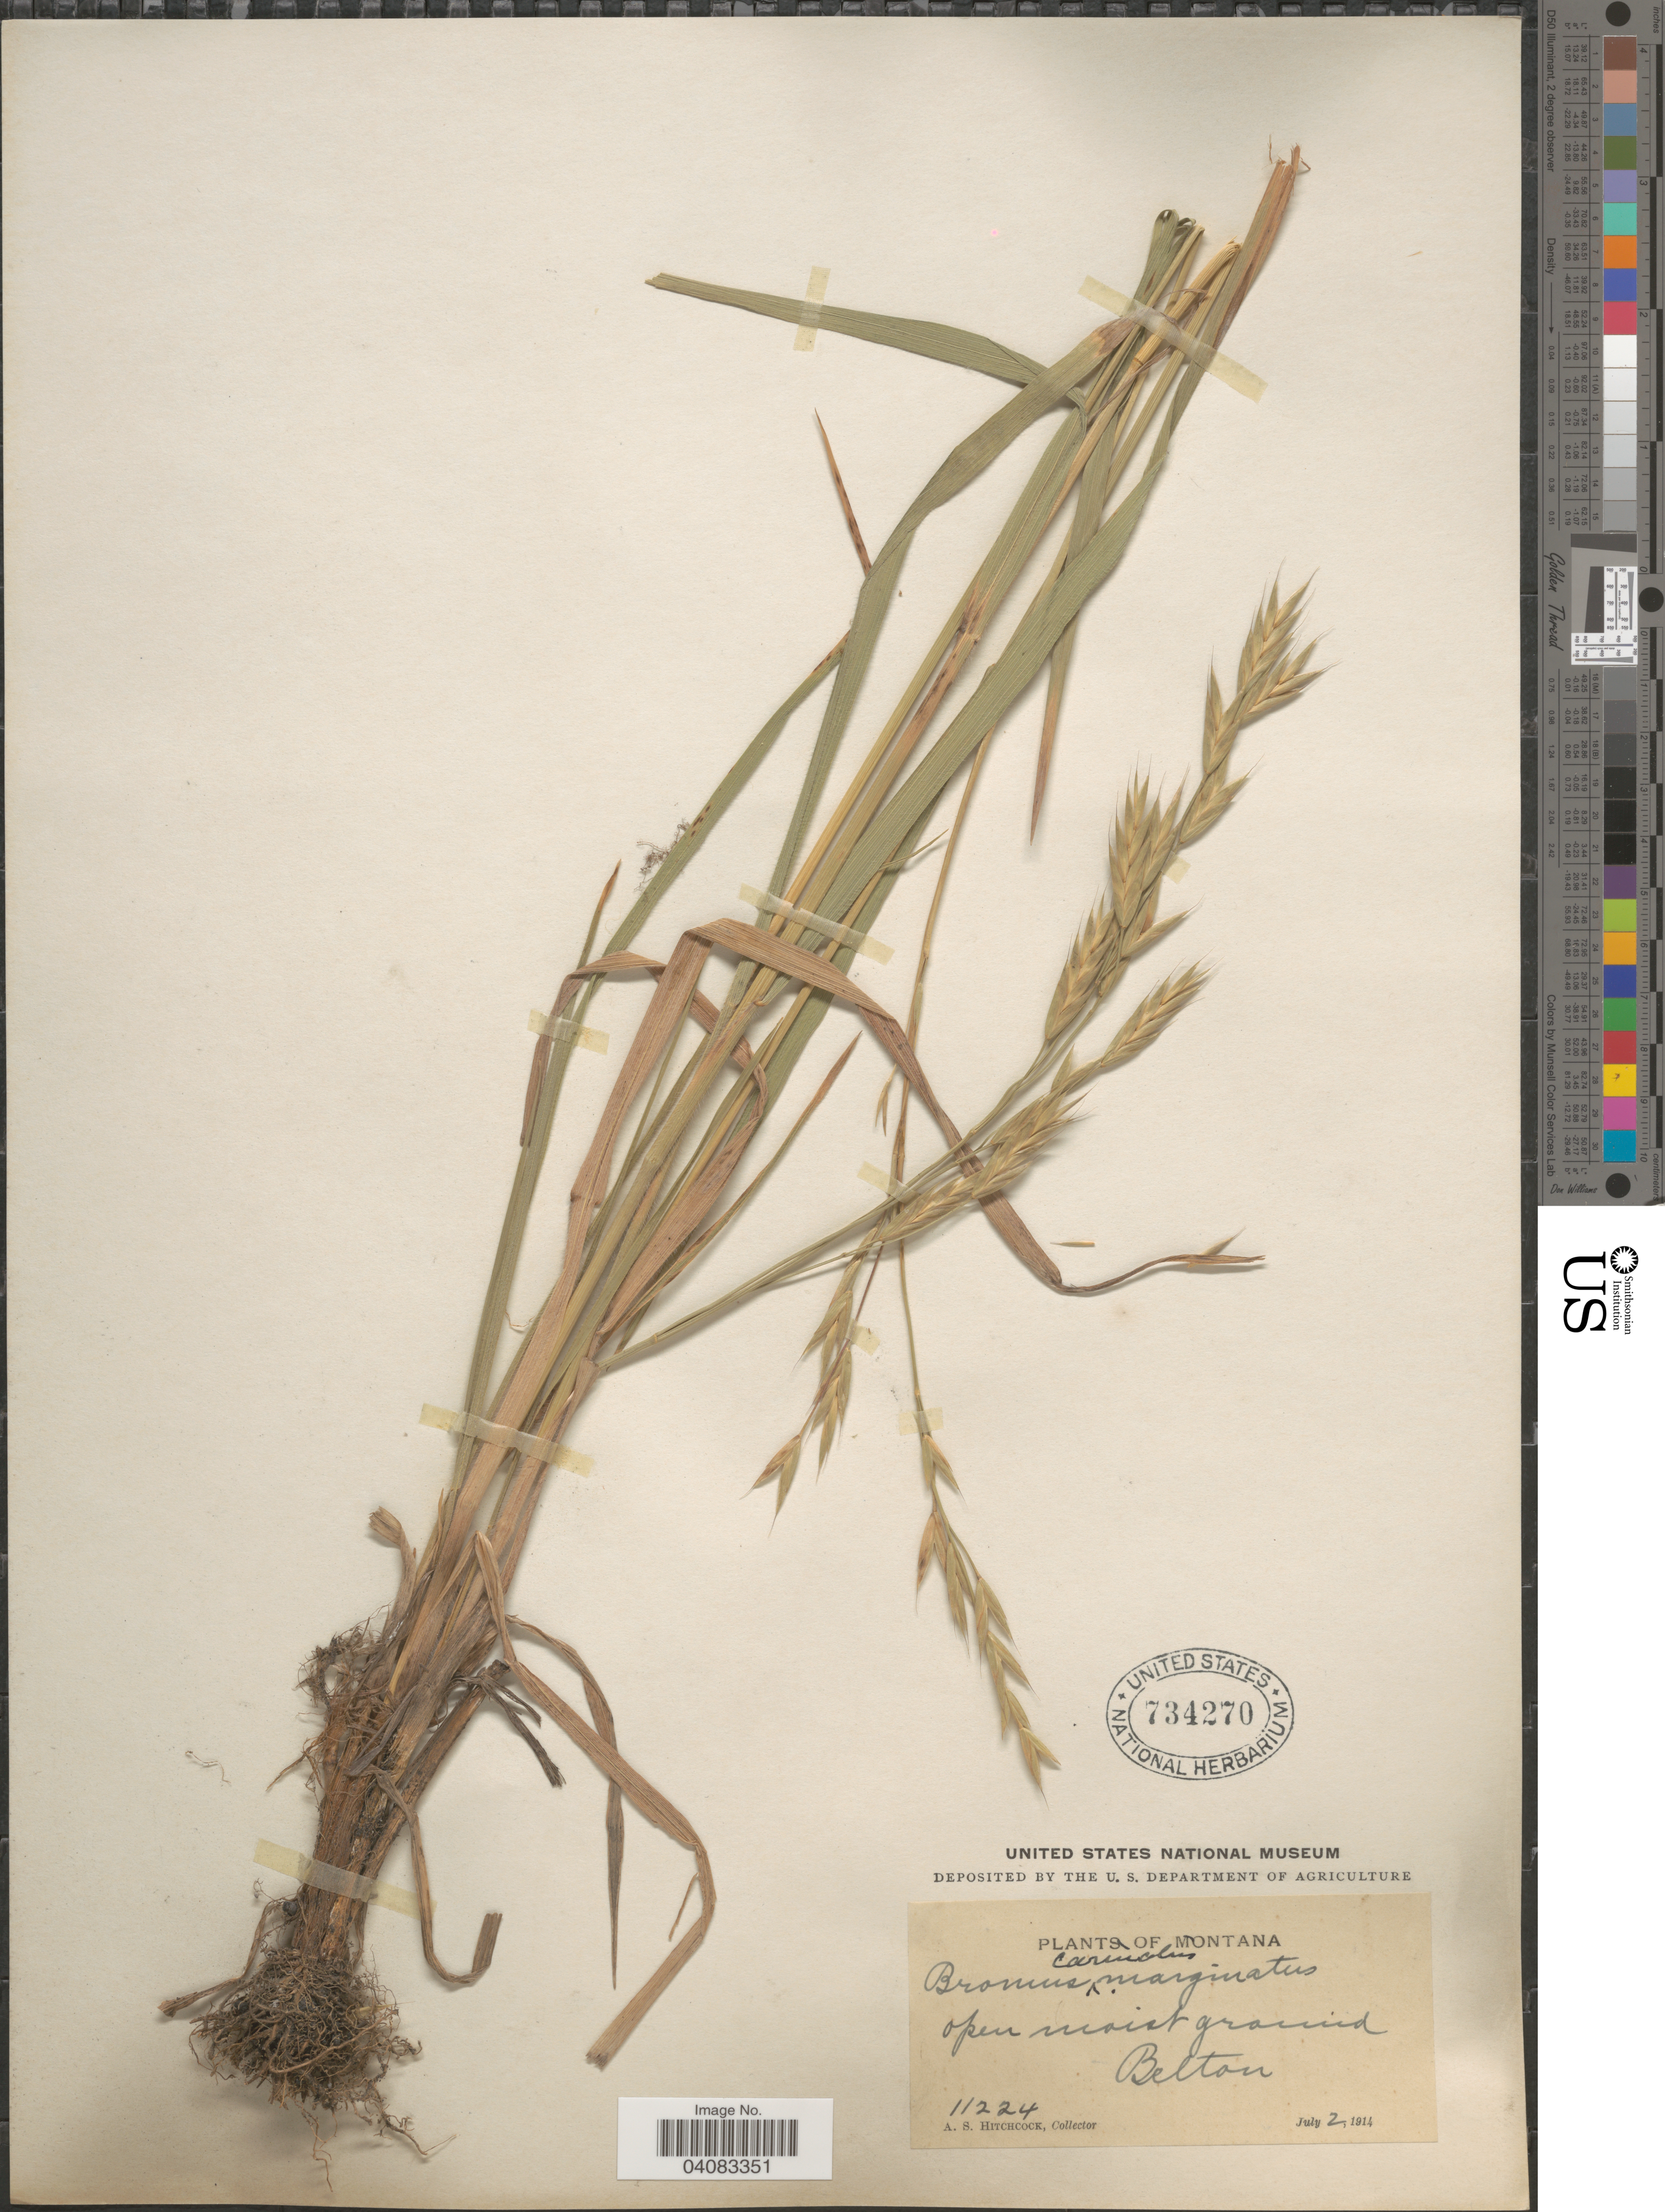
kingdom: Plantae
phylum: Tracheophyta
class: Liliopsida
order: Poales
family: Poaceae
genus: Bromus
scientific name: Bromus marginatus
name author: Nees ex Steud.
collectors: A. S. Hitchcock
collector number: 11224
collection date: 1914-07-02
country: United States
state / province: Montana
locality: Belton.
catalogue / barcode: US 734270